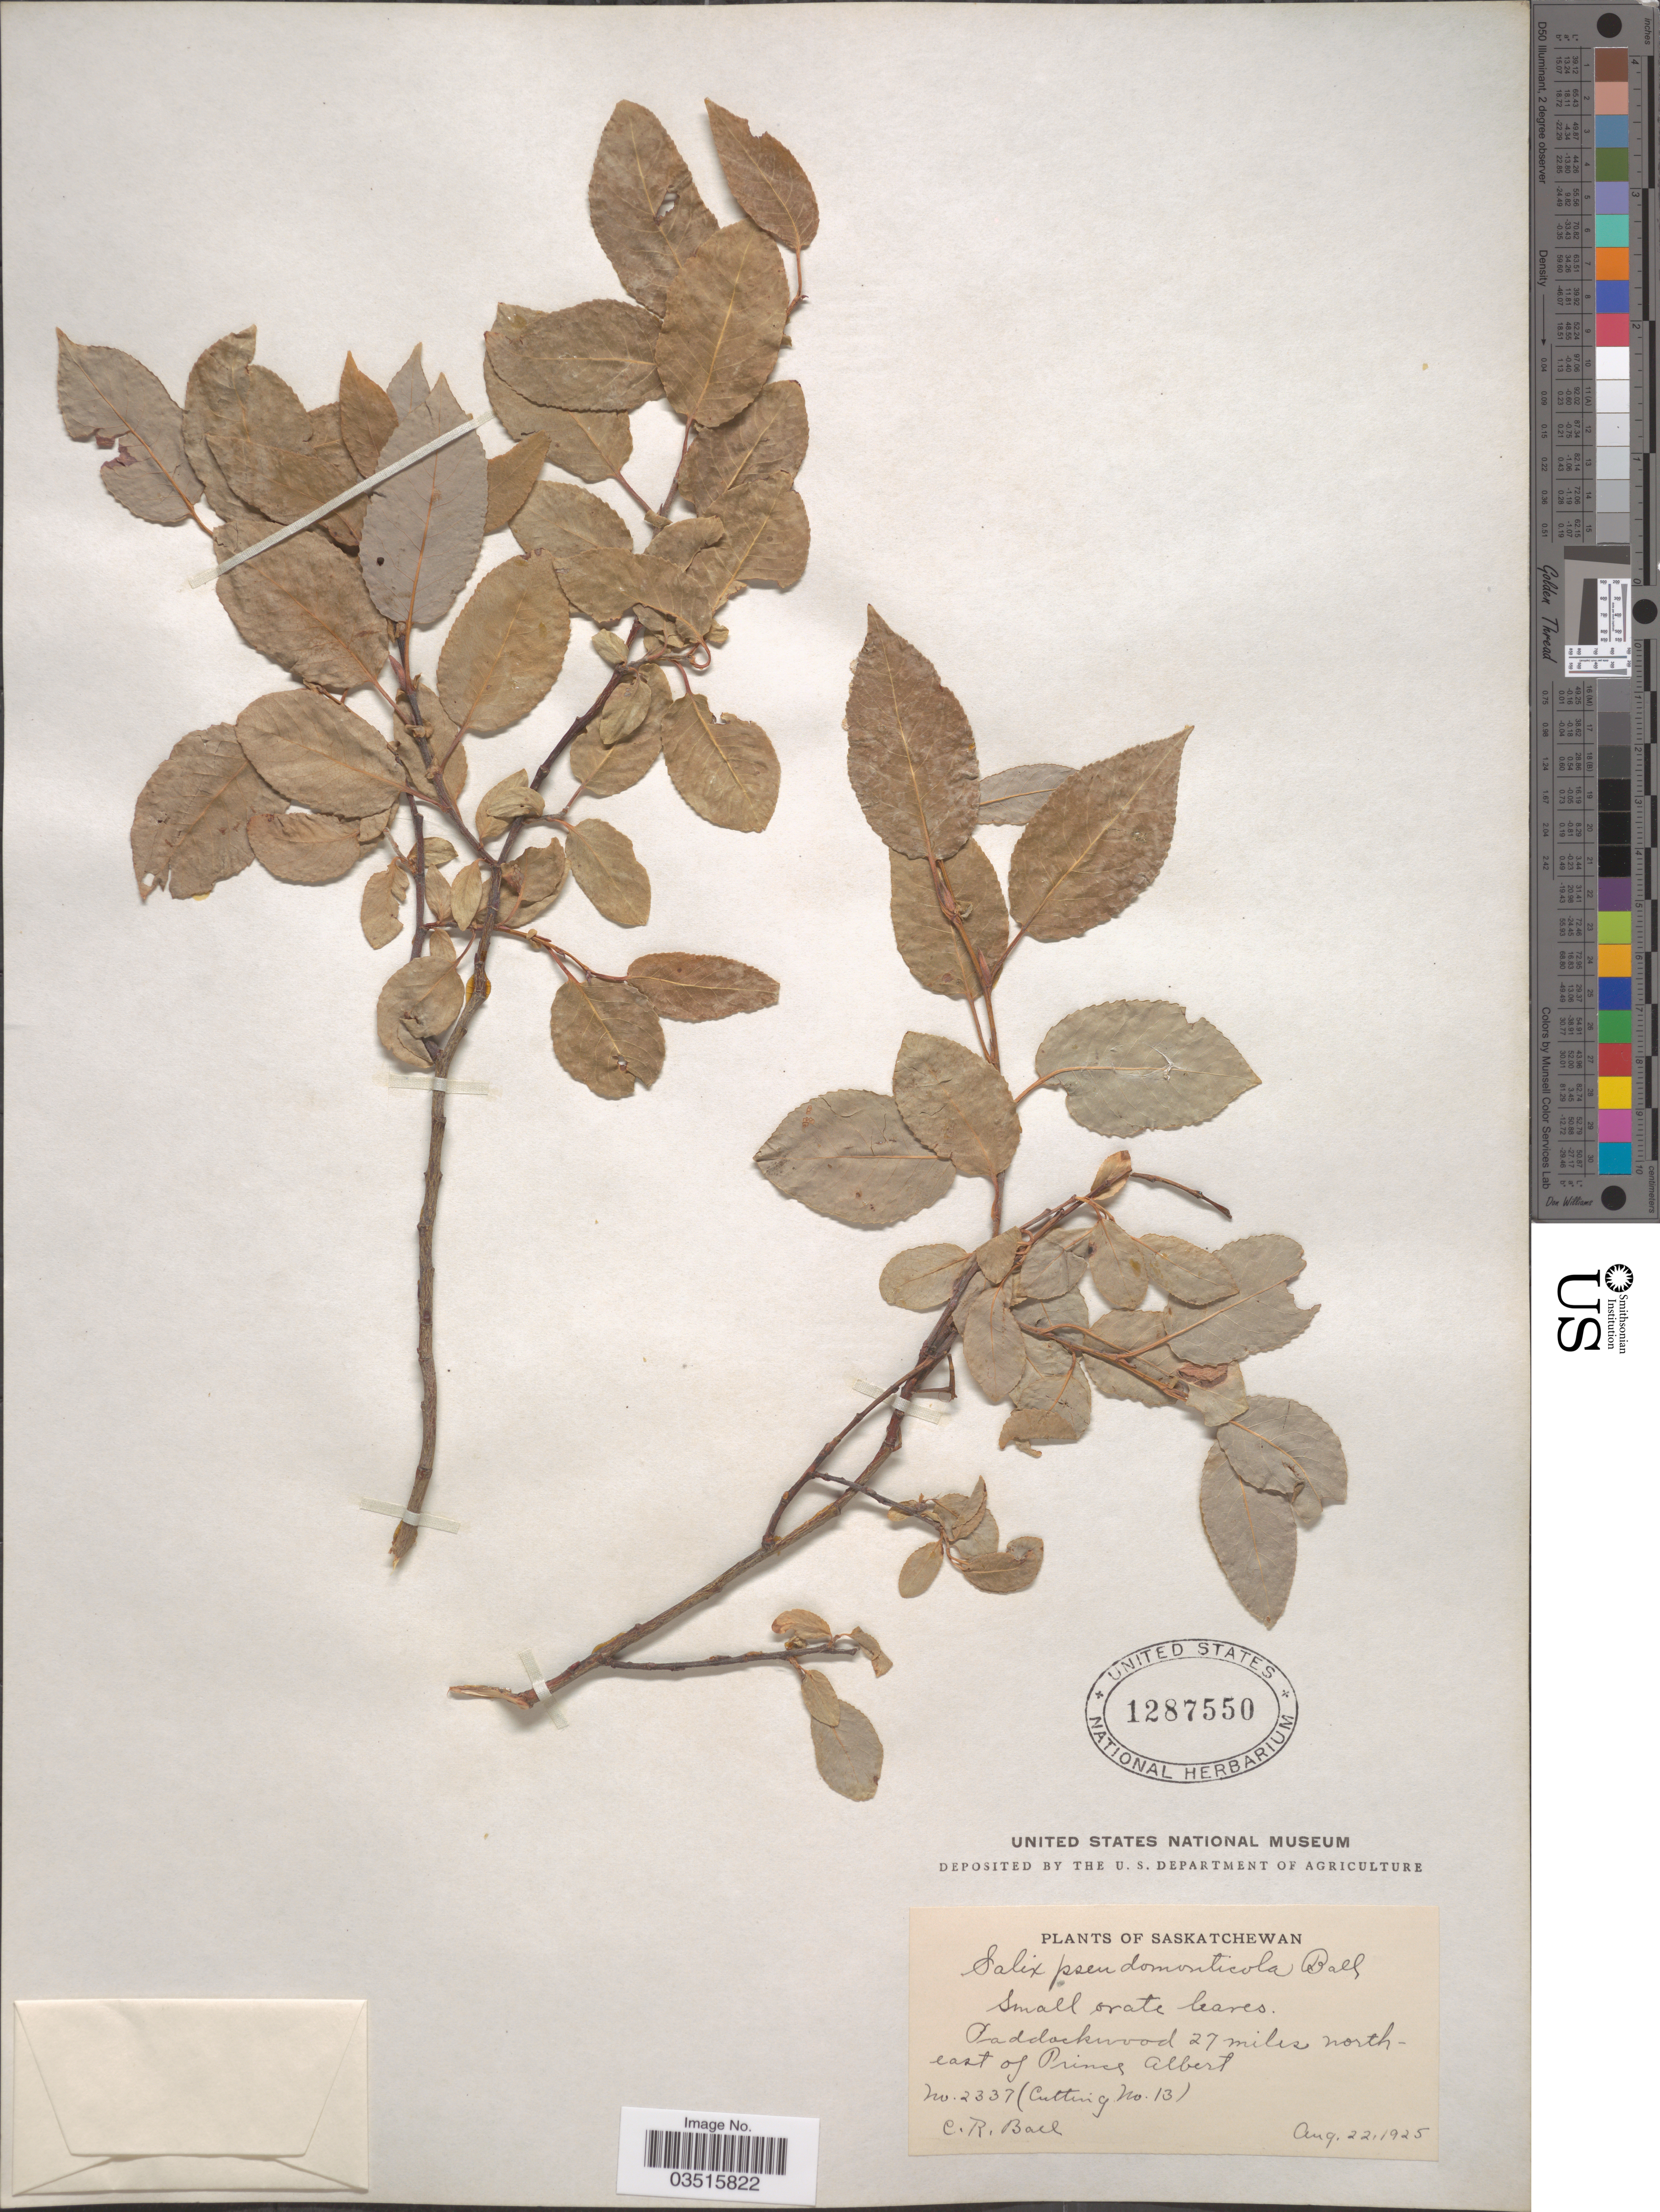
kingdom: Plantae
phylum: Tracheophyta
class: Magnoliopsida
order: Malpighiales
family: Salicaceae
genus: Salix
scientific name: Salix monticola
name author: Bebb.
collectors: C. R. Ball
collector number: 2337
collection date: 1925-08-22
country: Canada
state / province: Saskatchewan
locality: Paddockwood 27 miles northeast of Prince Albert.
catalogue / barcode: US 1287550